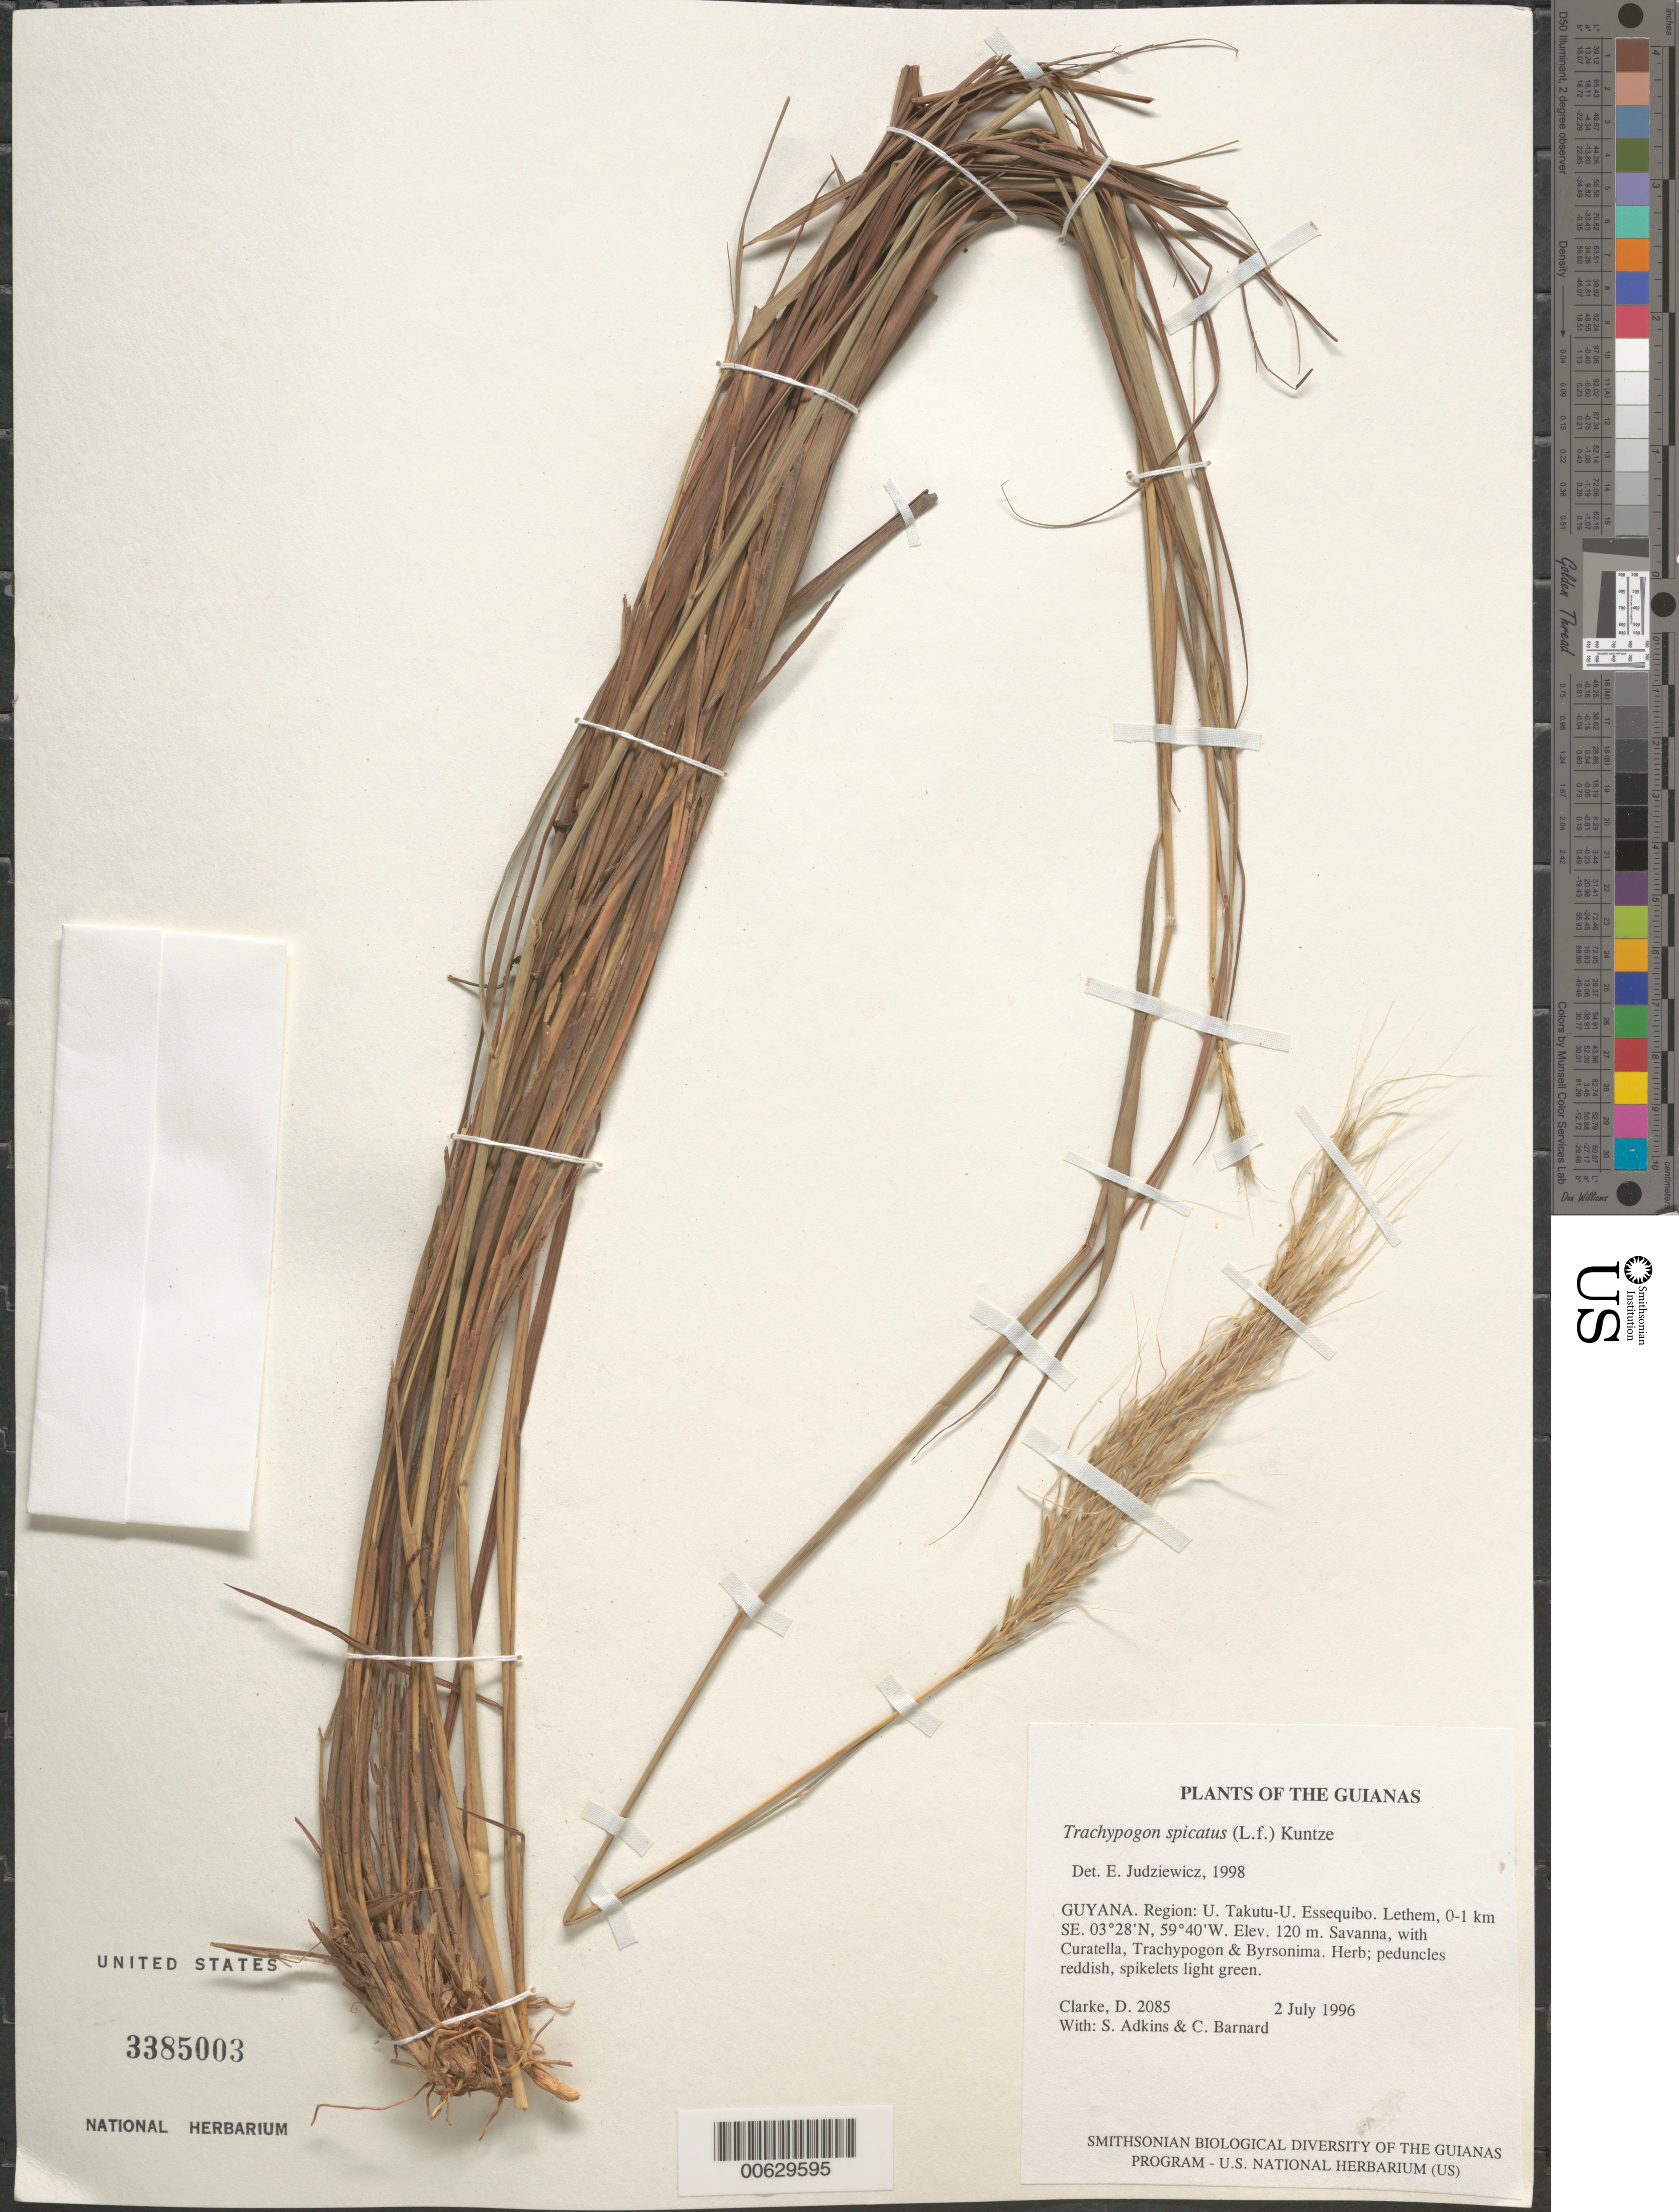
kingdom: Plantae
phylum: Tracheophyta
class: Liliopsida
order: Poales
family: Poaceae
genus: Trachypogon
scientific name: Trachypogon spicatus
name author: (L. f.) Kuntze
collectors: D. Clarke, S. Adkins & C. Barnard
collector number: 2085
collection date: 1996-07-02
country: Guyana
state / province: U. Takutu-U. Essequibo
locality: Guianas. Region: U. Takutu-U. Essequibo. Lethem, 0-1 km SE.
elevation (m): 120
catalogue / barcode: US 3385003